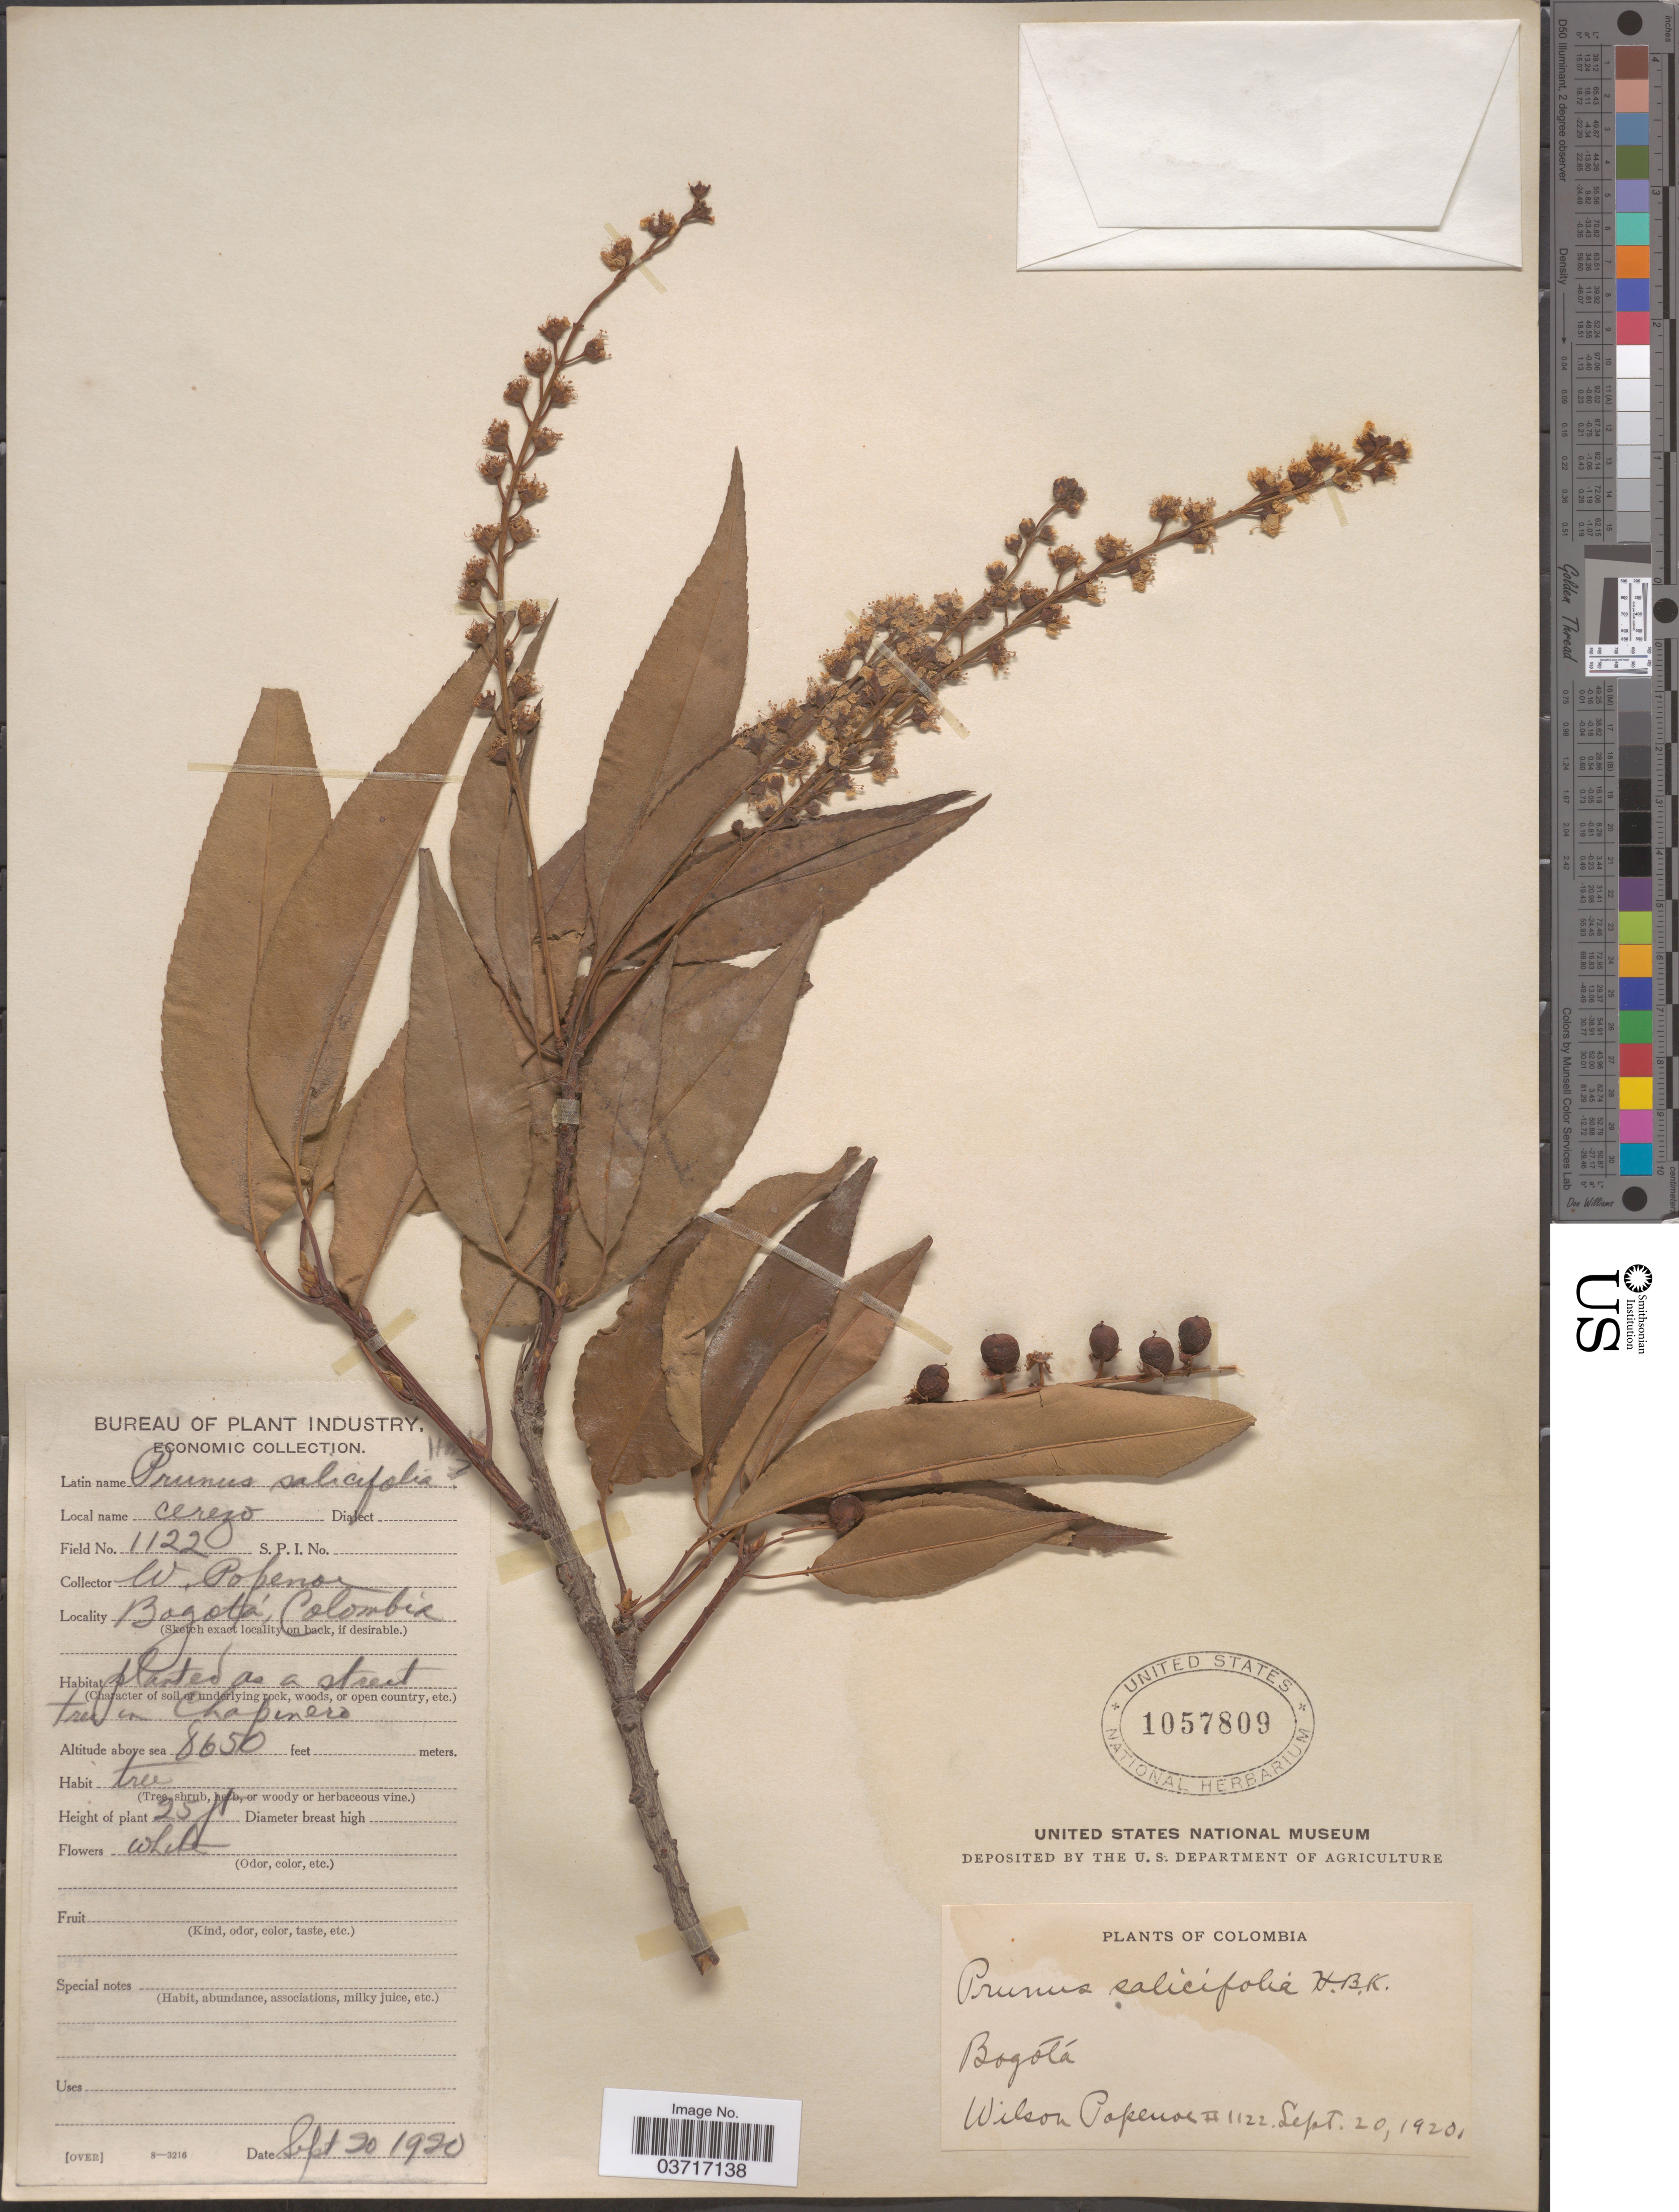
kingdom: Plantae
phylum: Tracheophyta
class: Magnoliopsida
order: Rosales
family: Rosaceae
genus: Prunus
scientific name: Prunus serotina subsp. capuli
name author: (Cav. ex Spreng.) McVaugh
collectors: F. Popenoe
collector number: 1122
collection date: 1920-09-20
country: Colombia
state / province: Bogota D.C.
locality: Bogotá.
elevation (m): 2637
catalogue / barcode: US 1057809